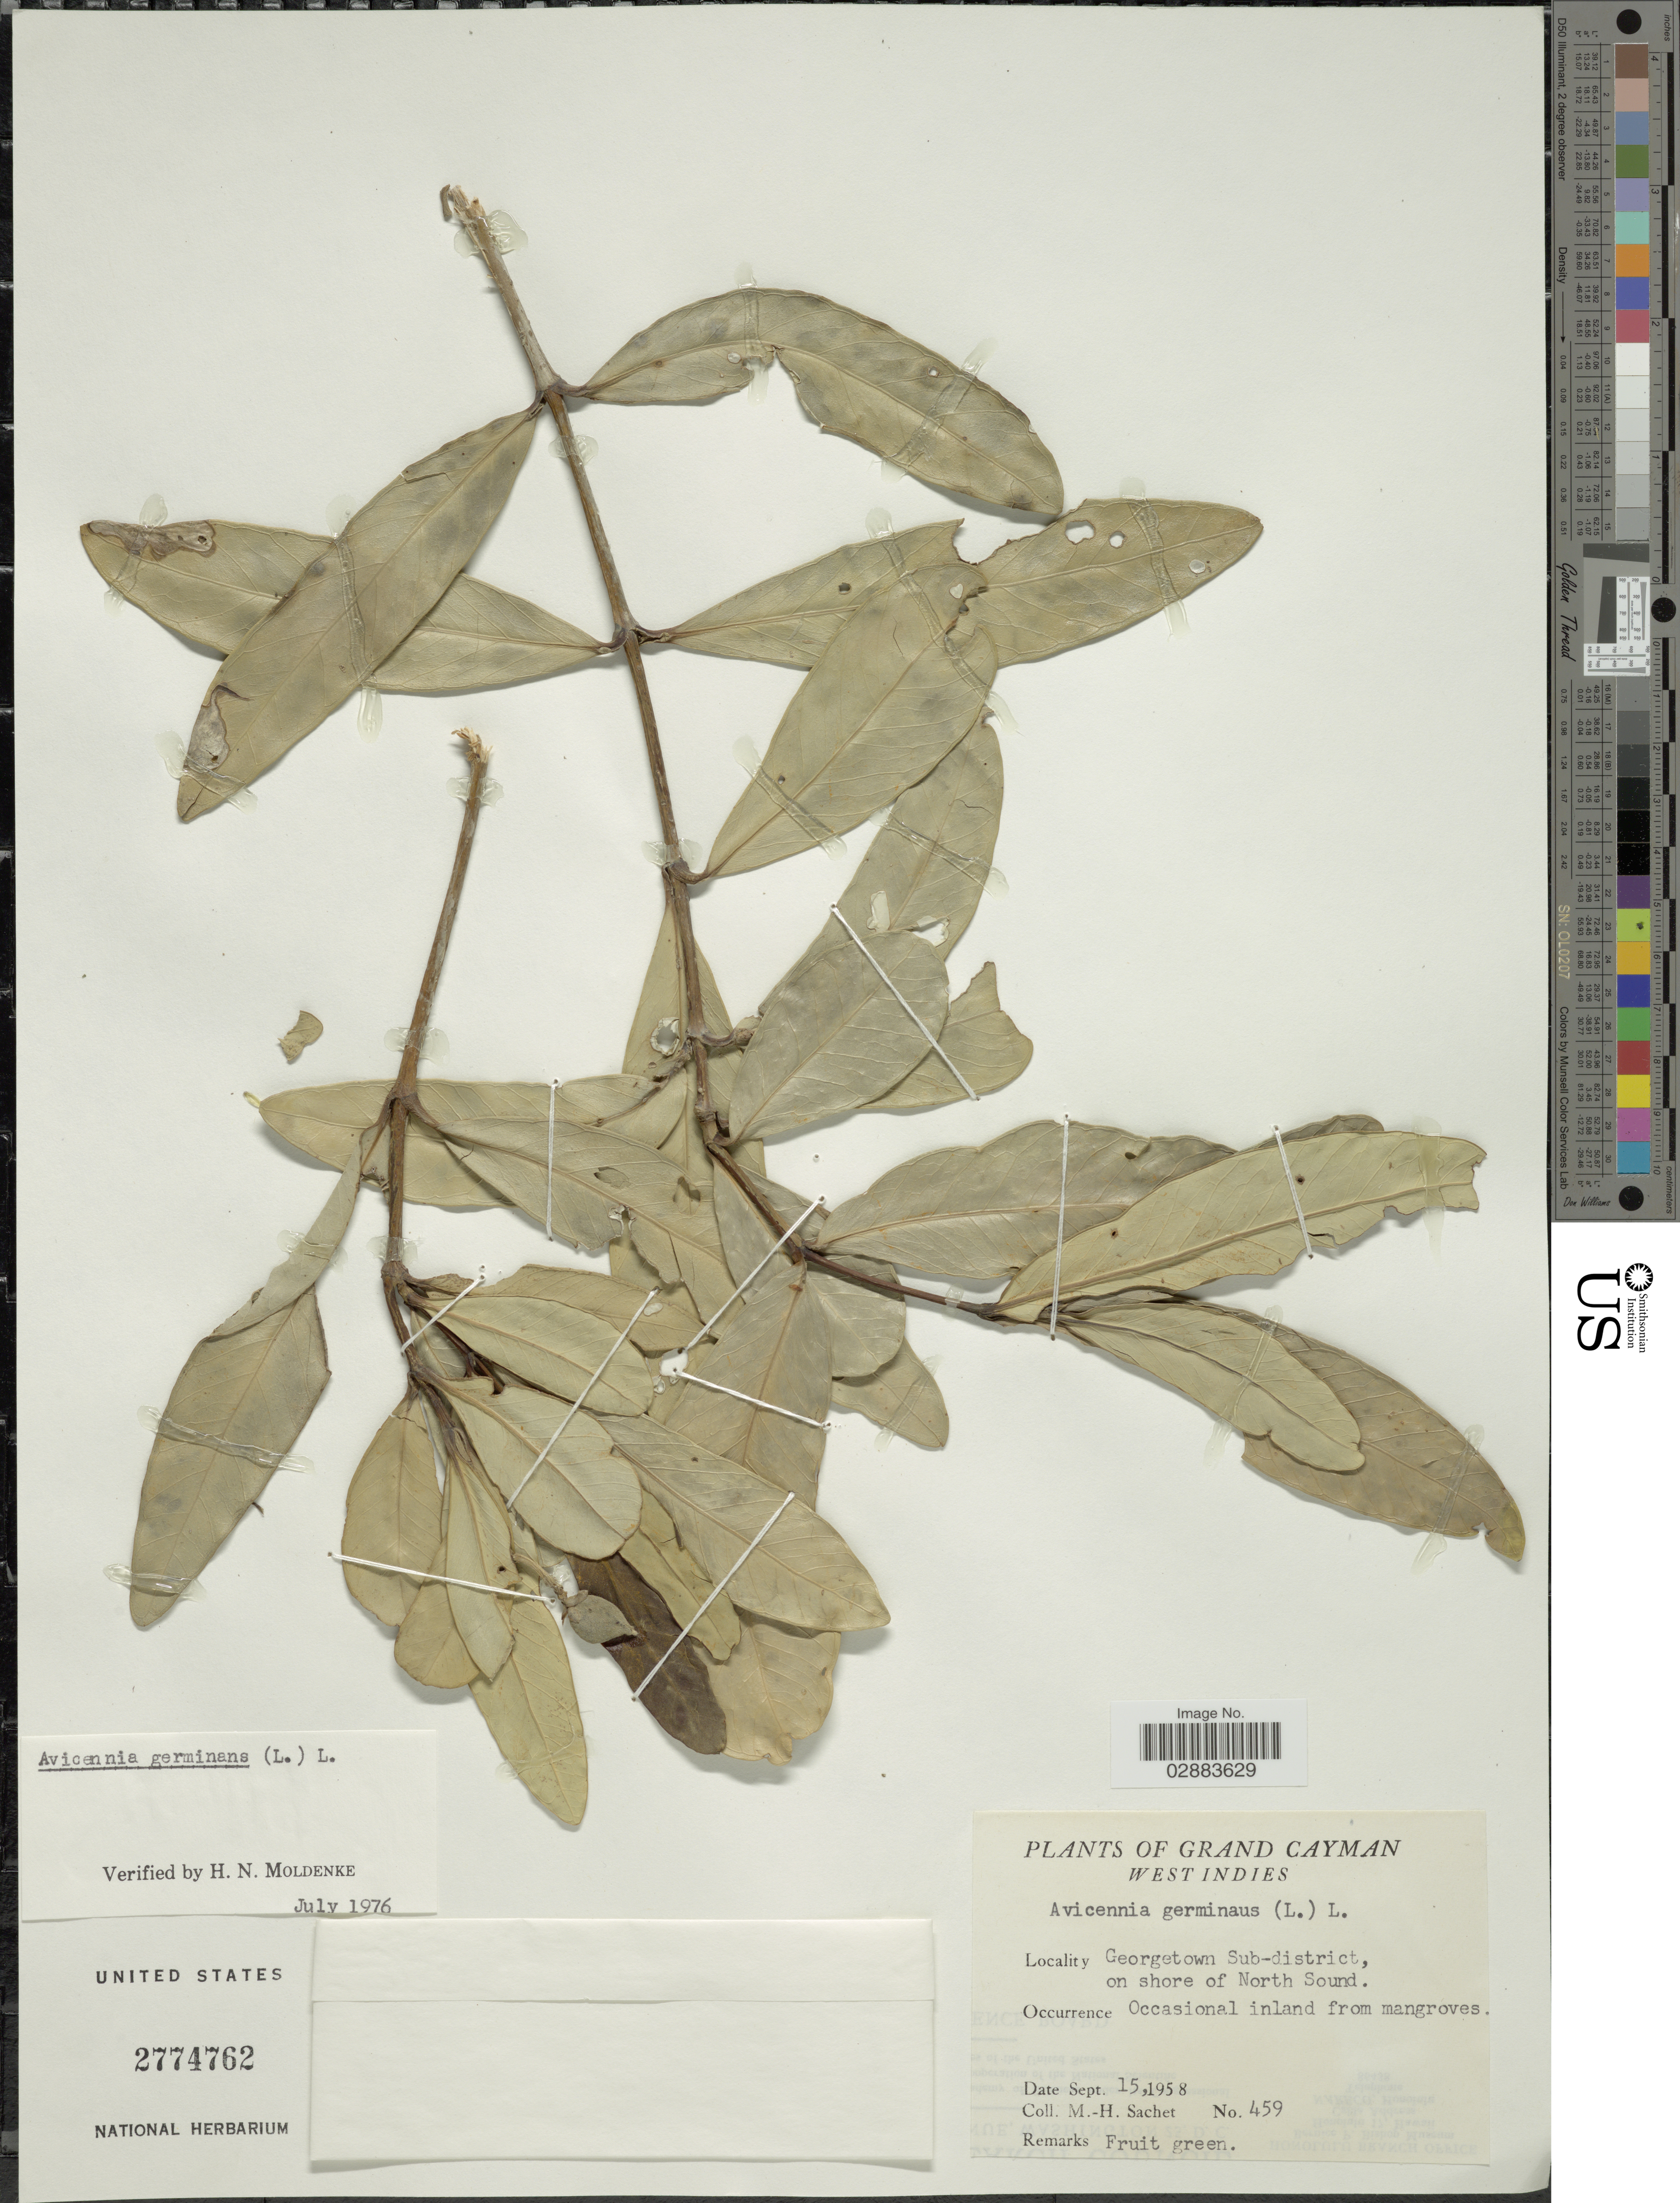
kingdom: Plantae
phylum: Tracheophyta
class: Magnoliopsida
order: Lamiales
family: Acanthaceae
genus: Avicennia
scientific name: Avicennia germinans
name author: (L.) L.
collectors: M.-H. Sachet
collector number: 459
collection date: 1958-09-15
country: Cayman Islands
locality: Grand Cayman. West Indies. Georgetown Sub-district, on shore of North Sound.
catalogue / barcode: US 2774762